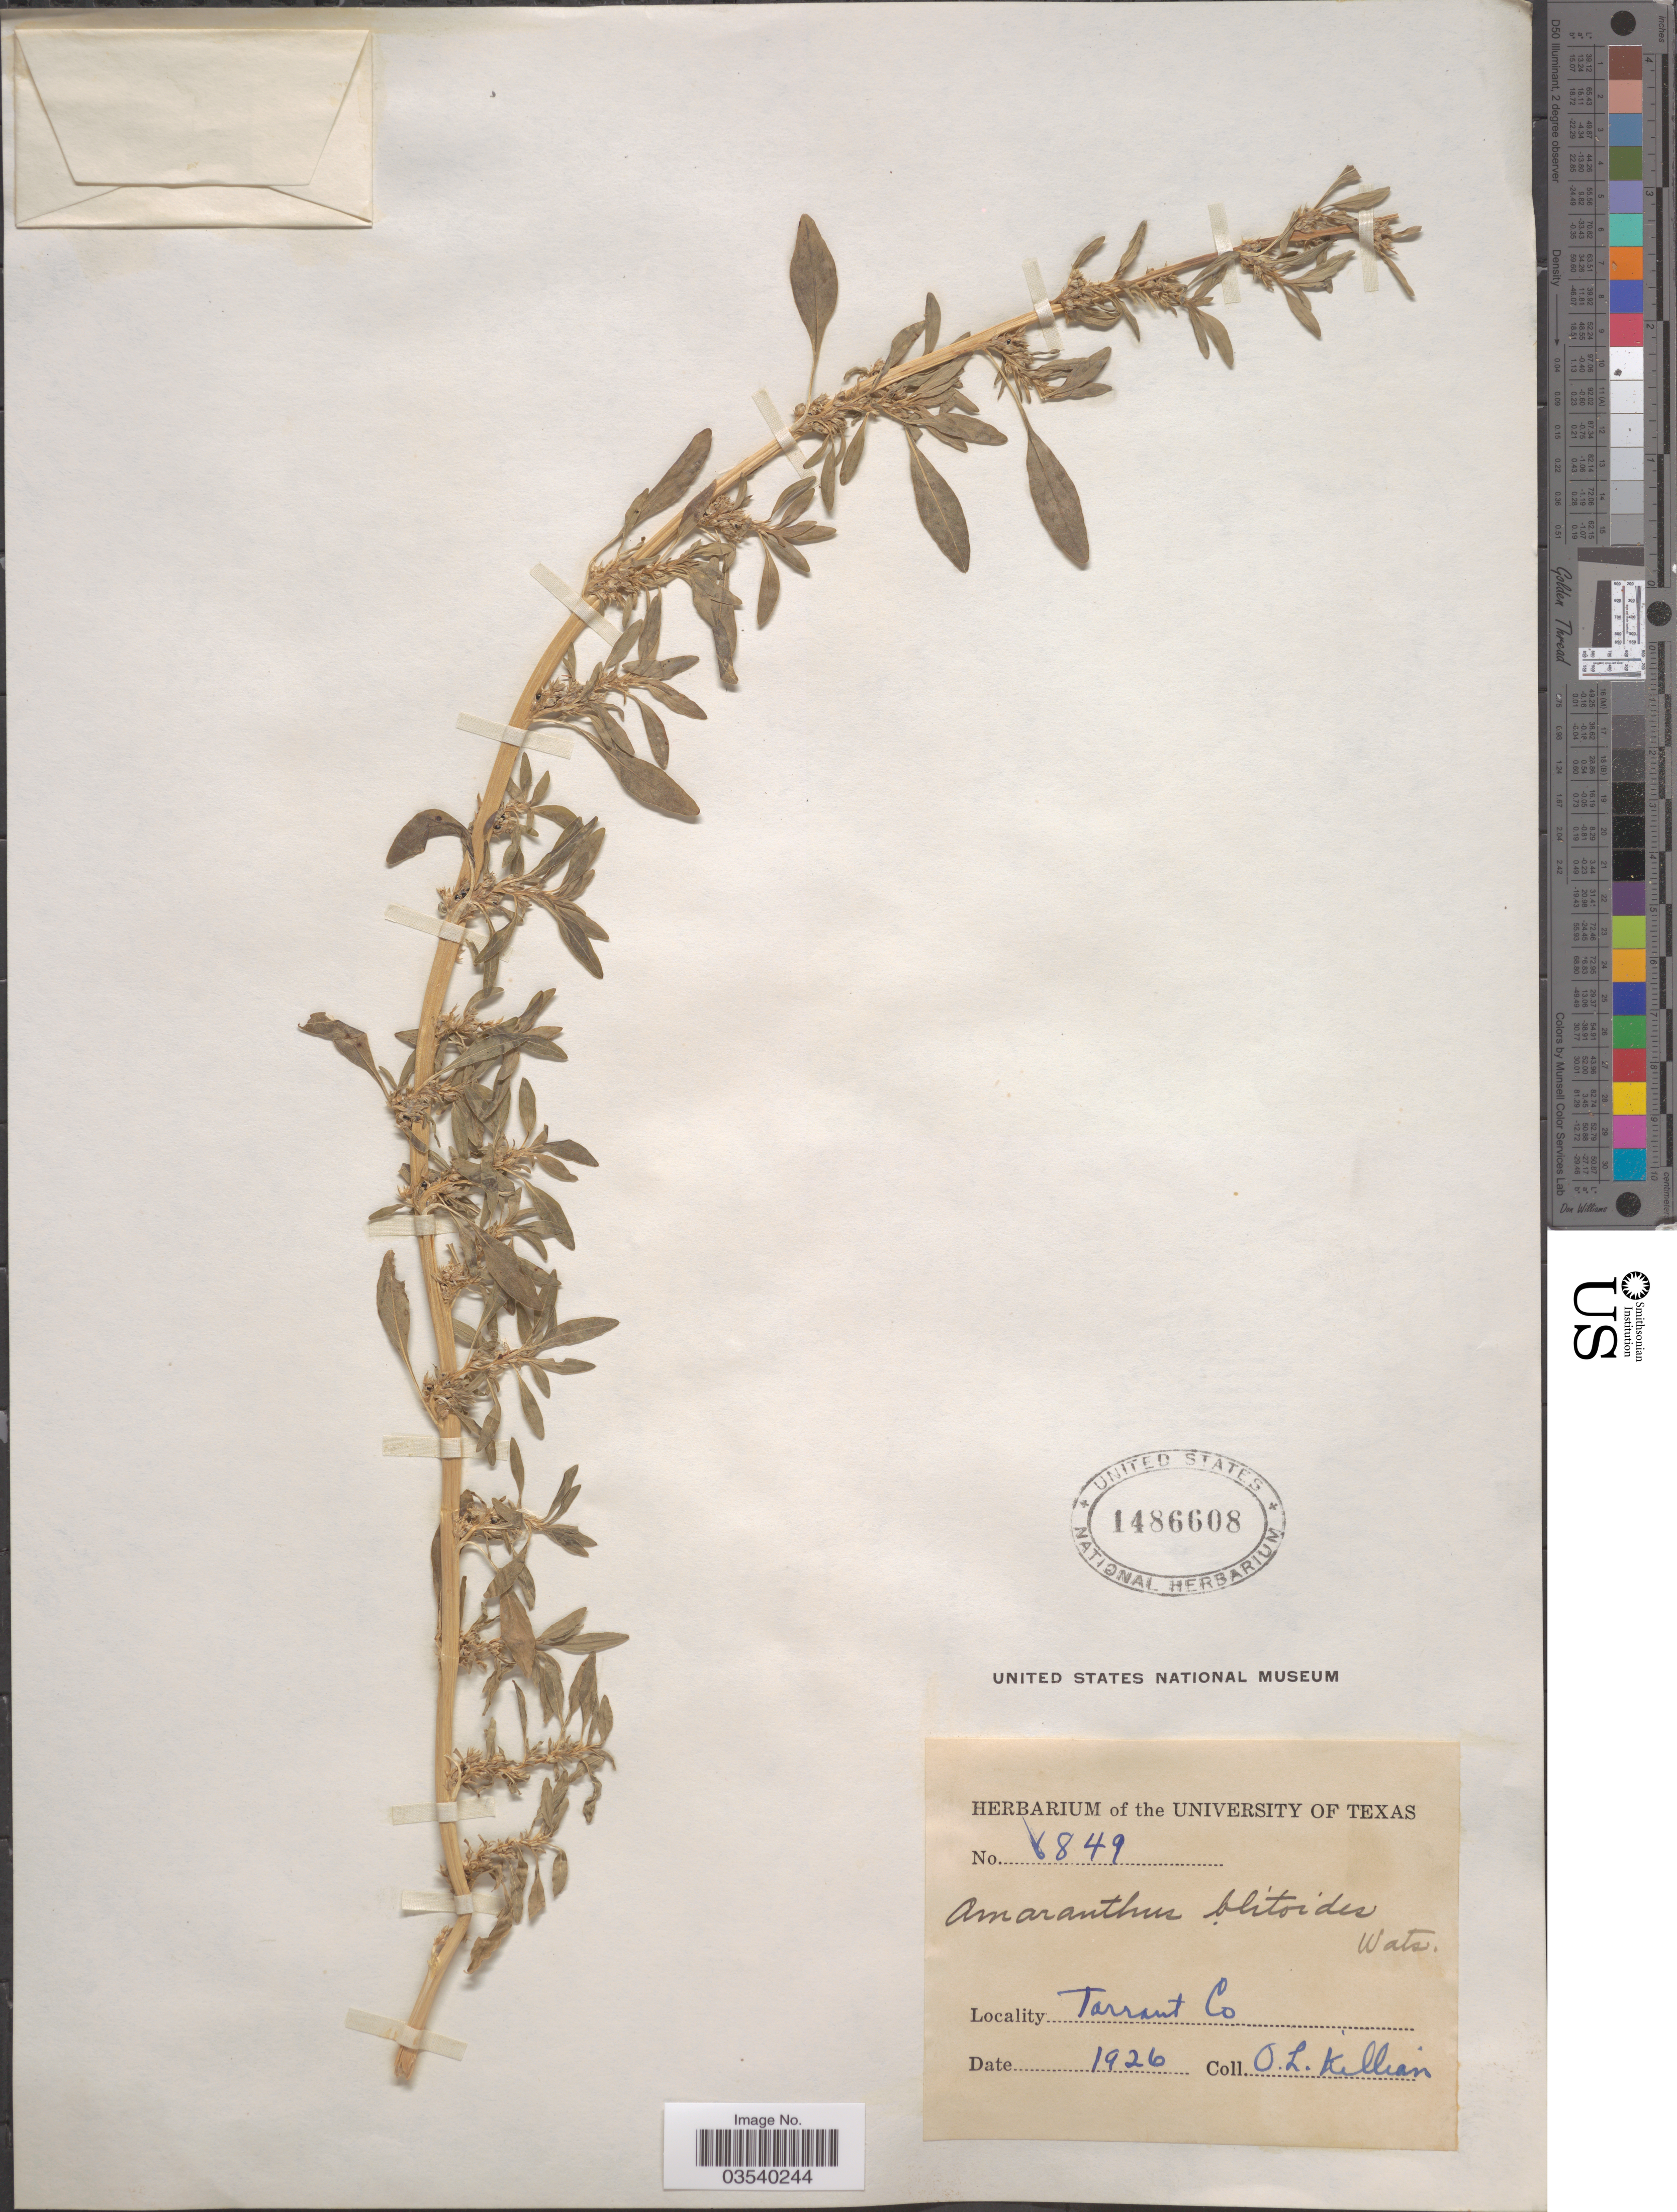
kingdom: Plantae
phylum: Tracheophyta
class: Magnoliopsida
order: Caryophyllales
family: Amaranthaceae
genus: Amaranthus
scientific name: Amaranthus blitoides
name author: S. Watson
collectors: O. Killian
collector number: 6849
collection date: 1926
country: United States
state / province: Texas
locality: Tarrant Co.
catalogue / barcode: US 1486608